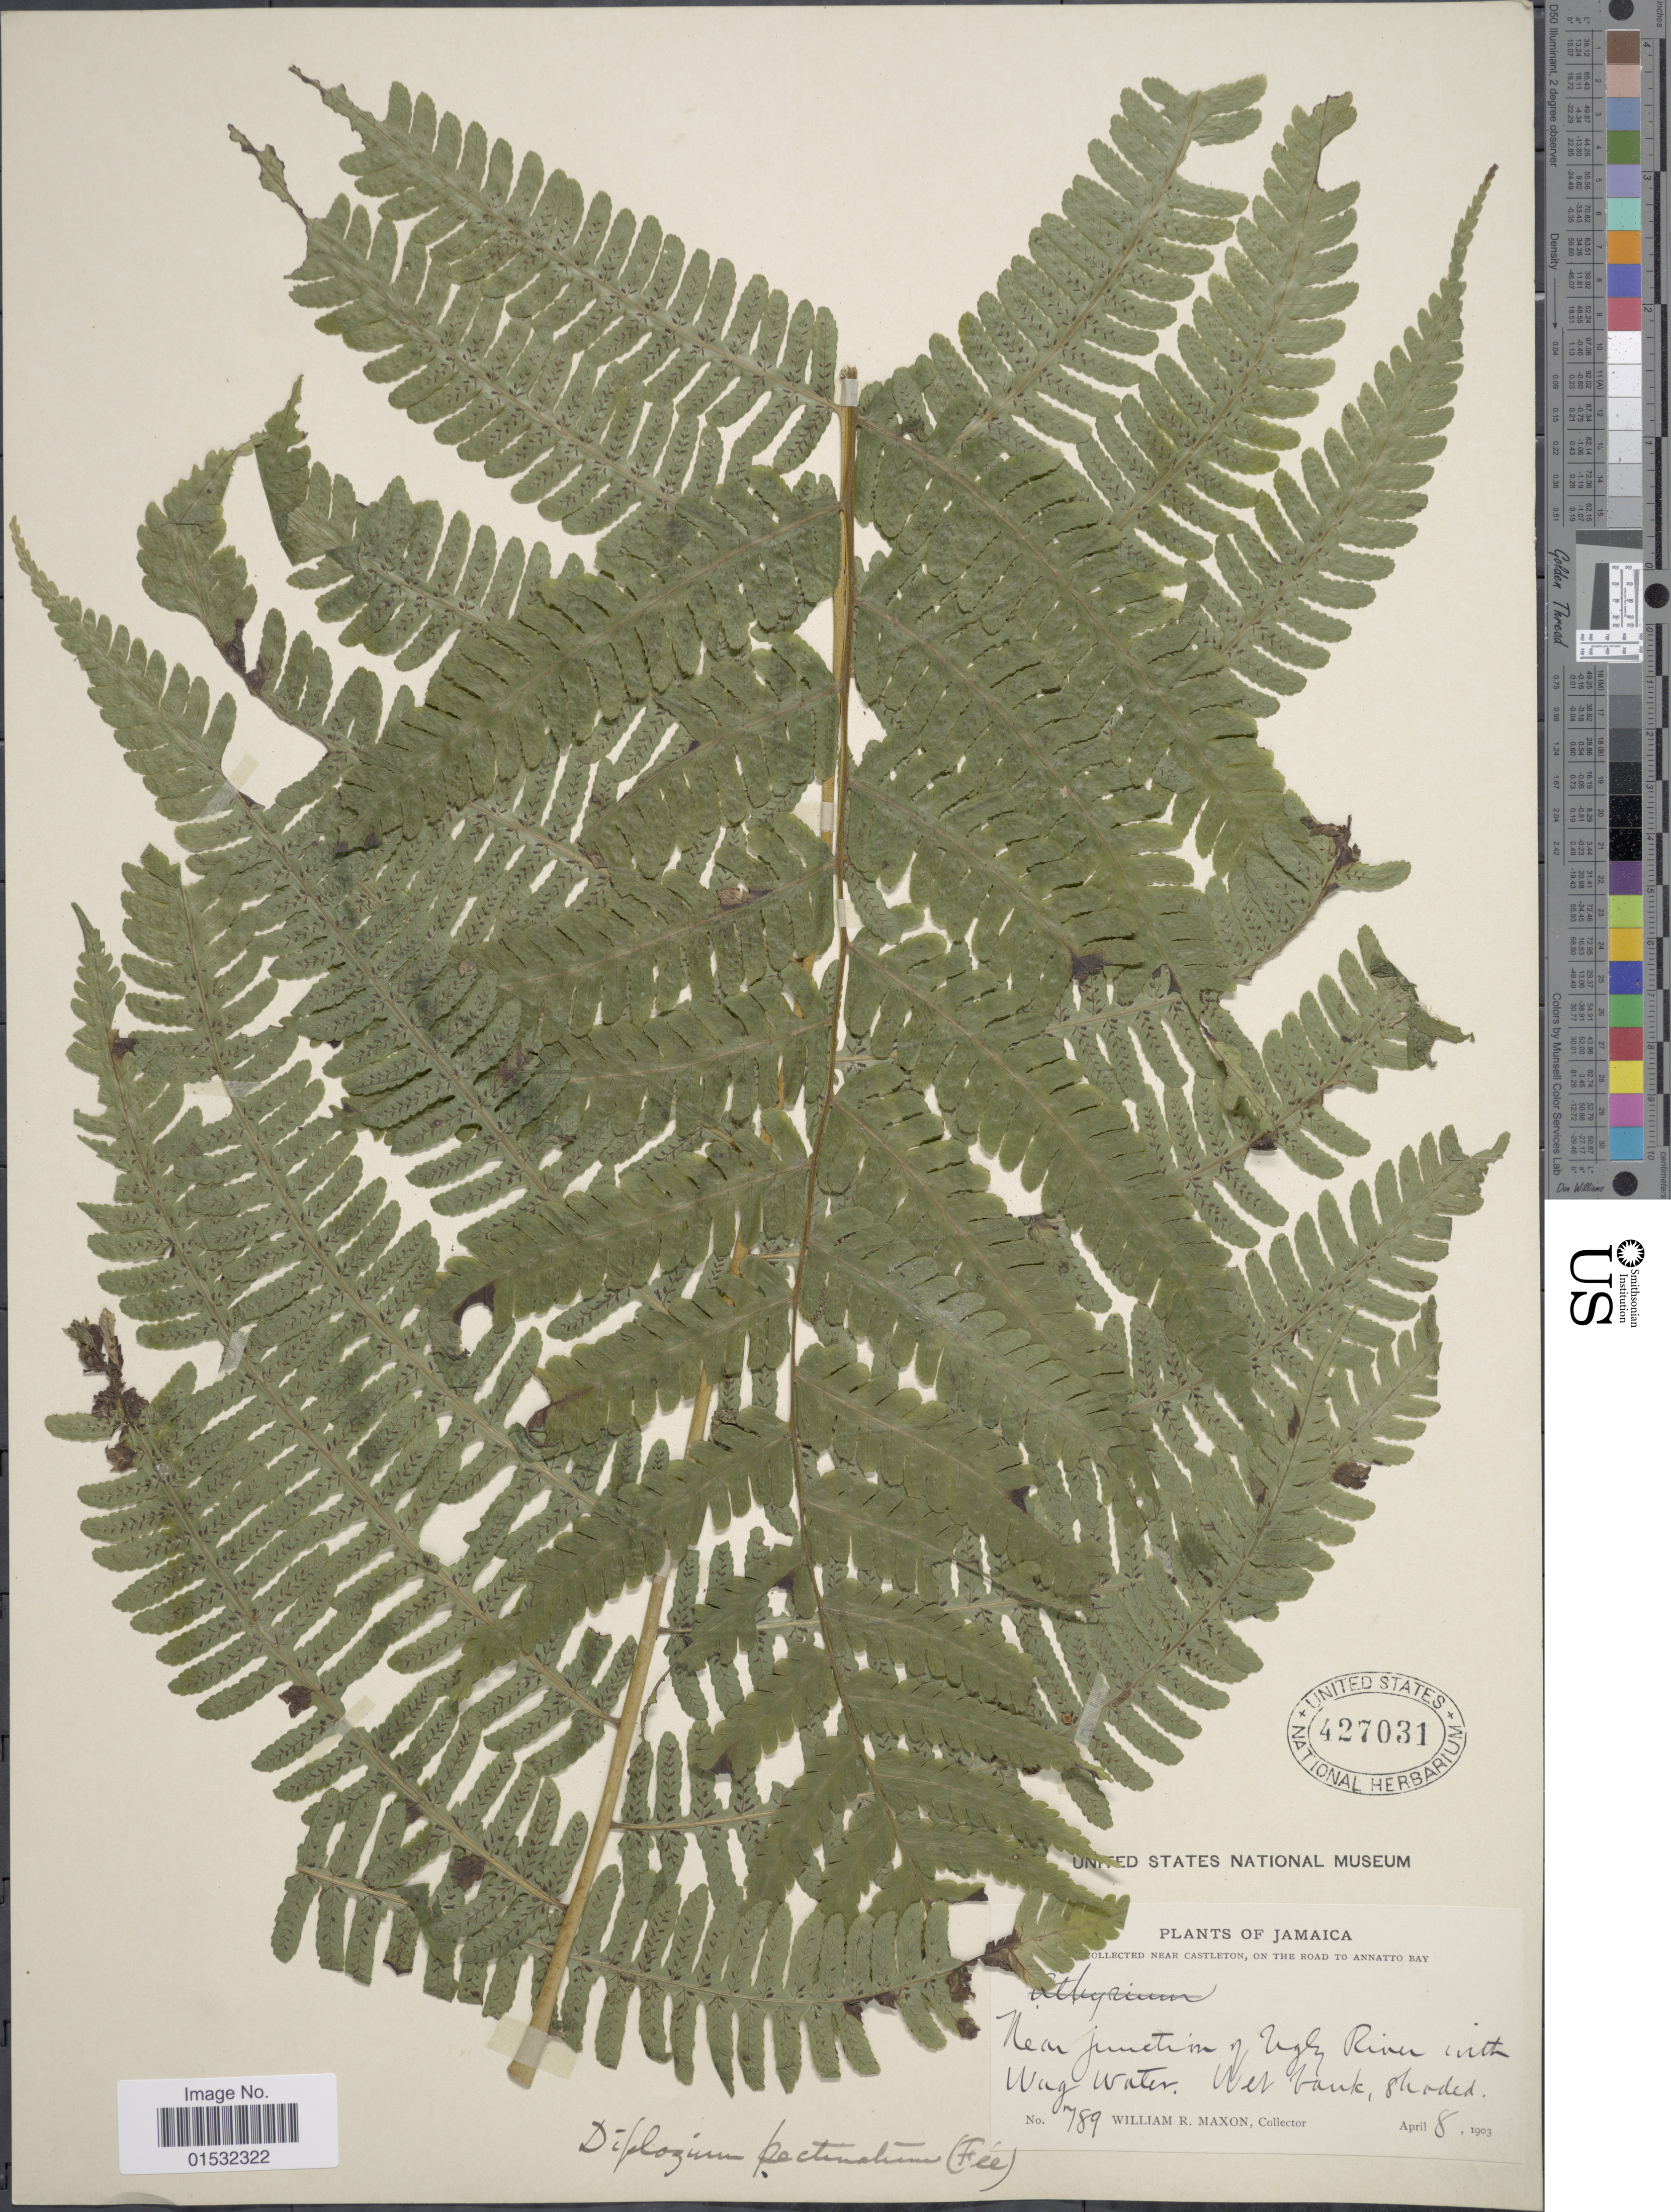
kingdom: Plantae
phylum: Tracheophyta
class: Polypodiopsida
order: Polypodiales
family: Athyriaceae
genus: Diplazium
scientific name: Diplazium pectinatum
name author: (Fée) C. Chr.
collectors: W. R. Maxon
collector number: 789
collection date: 1903-04-08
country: Jamaica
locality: Near Castleton, on the road to Annatto Bay. Near junction of Ugly River with Wag Water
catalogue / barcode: US 427031